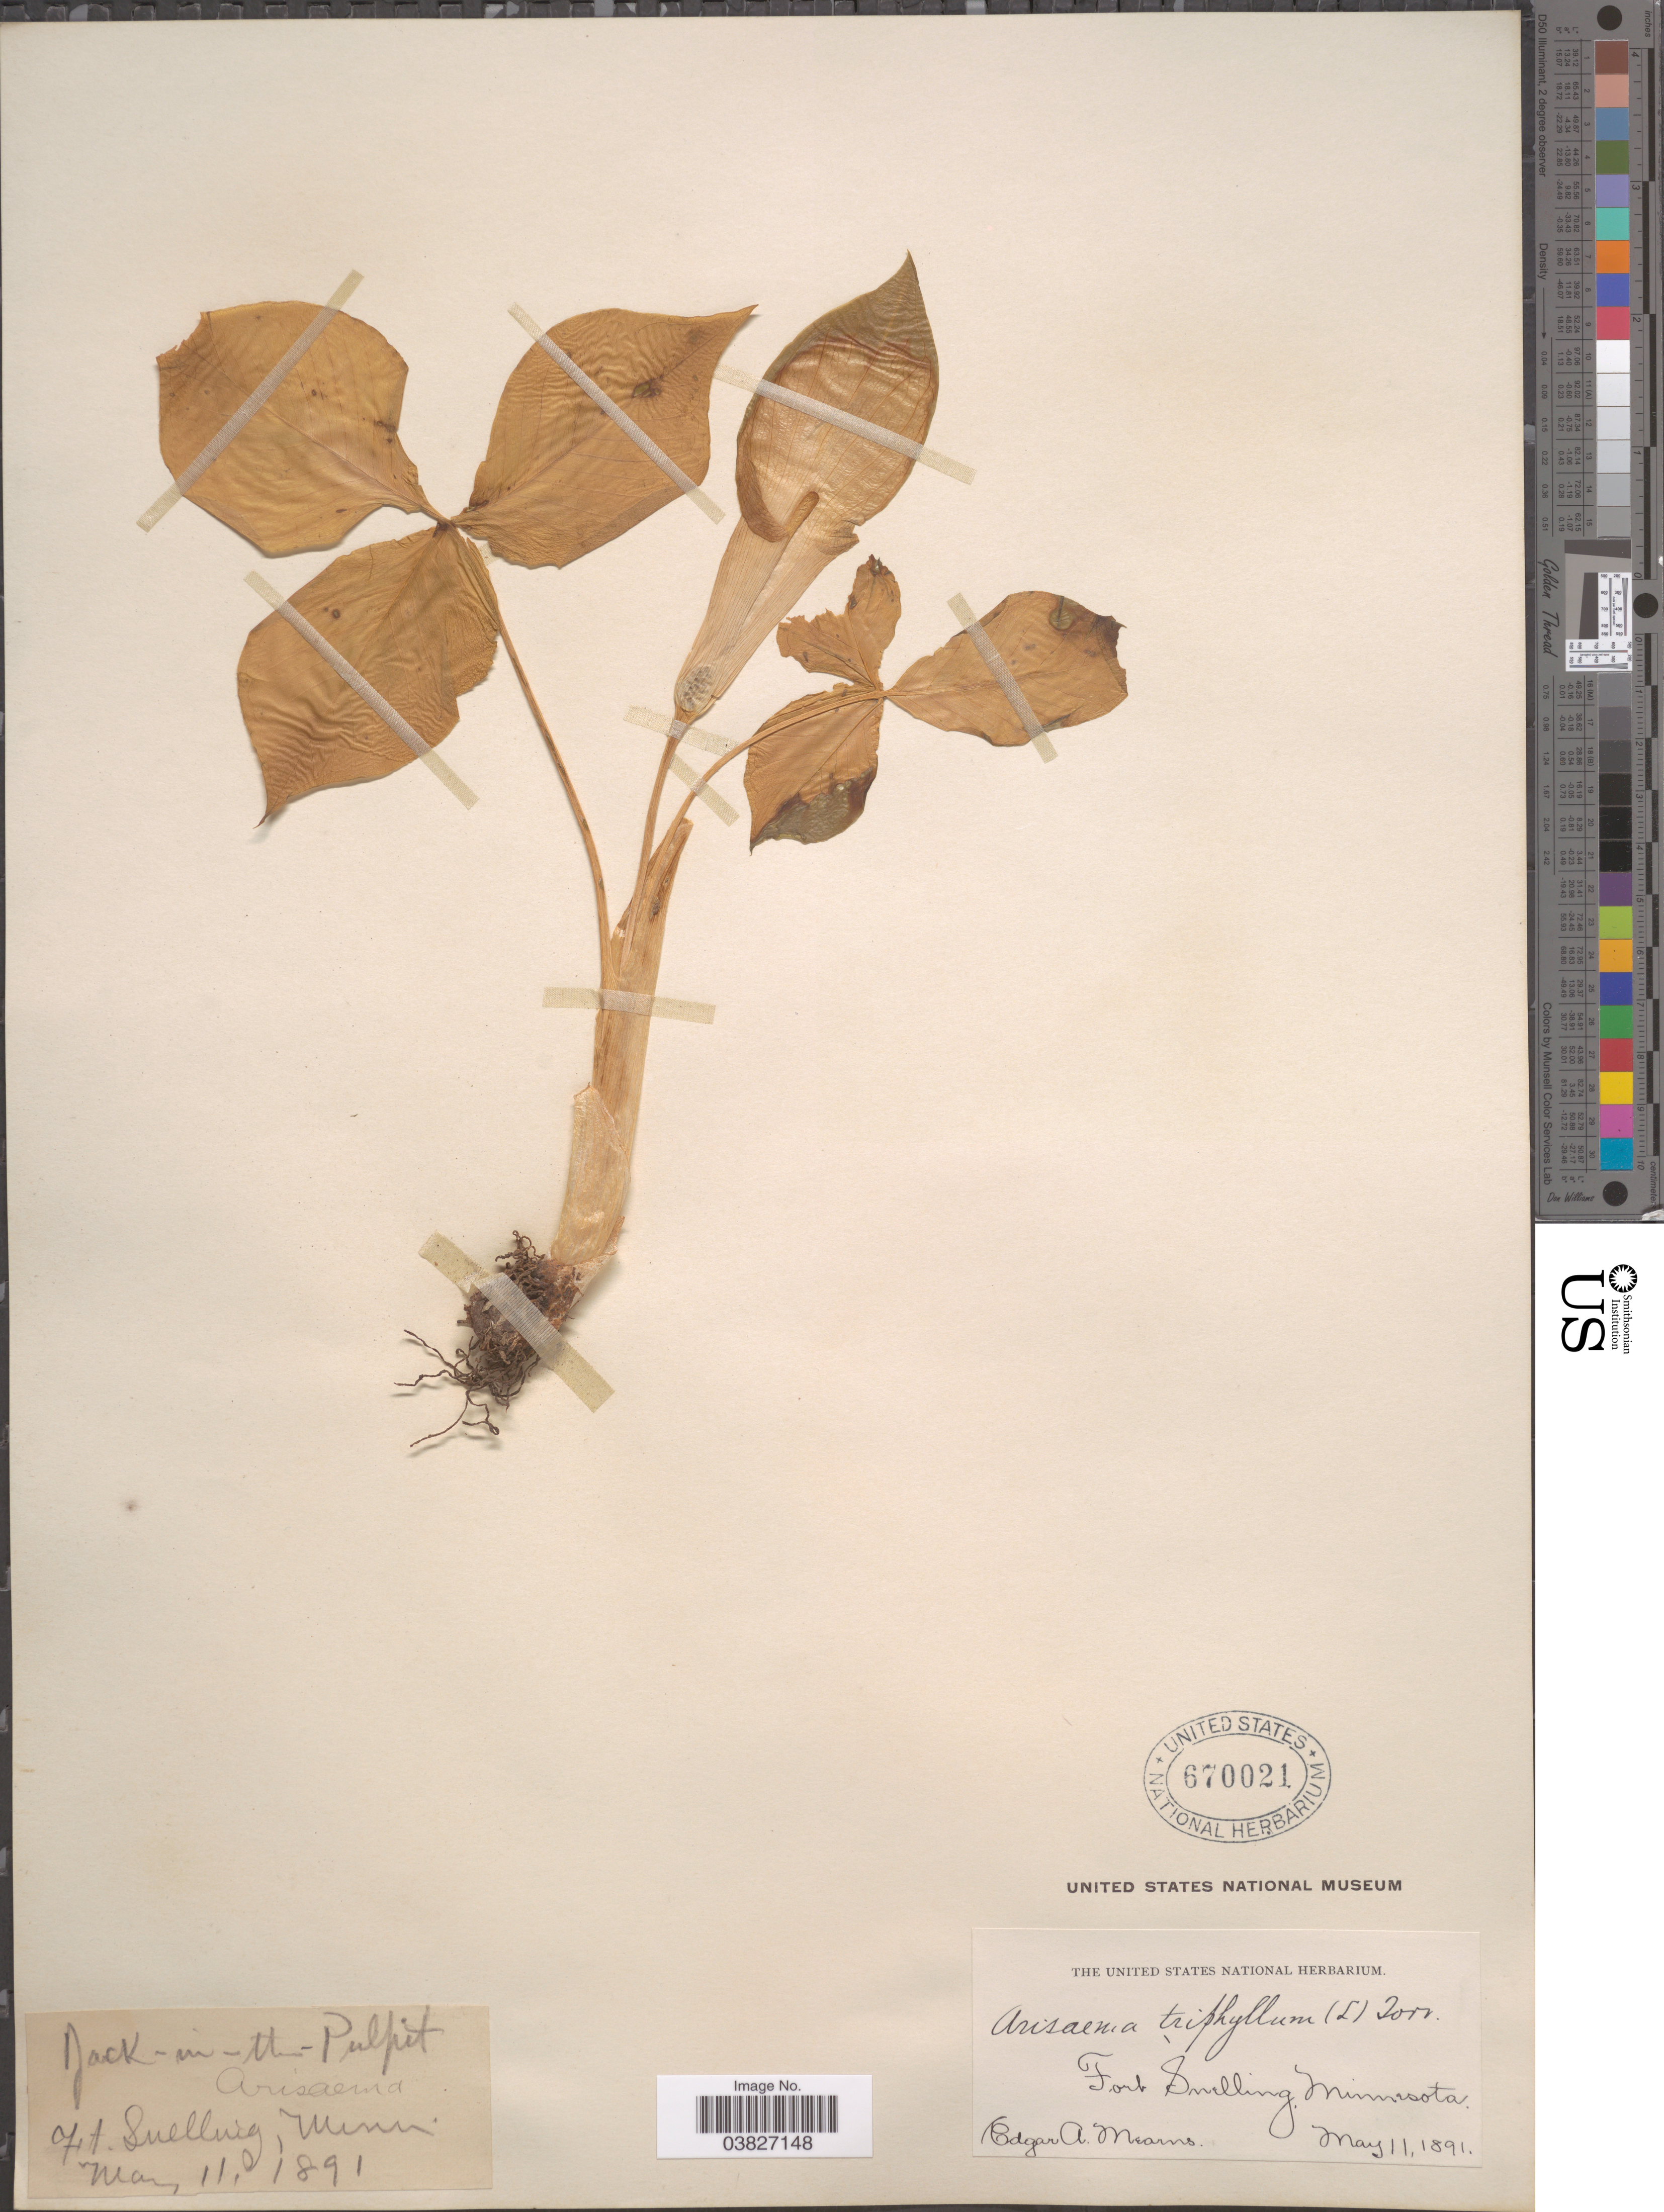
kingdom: Plantae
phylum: Tracheophyta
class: Liliopsida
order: Alismatales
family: Araceae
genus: Arisaema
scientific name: Arisaema triphyllum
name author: (L.) Schott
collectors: E. A. Mearns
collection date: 1891-05-11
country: United States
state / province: Minnesota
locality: Fort Snelling.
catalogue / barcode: US 670021